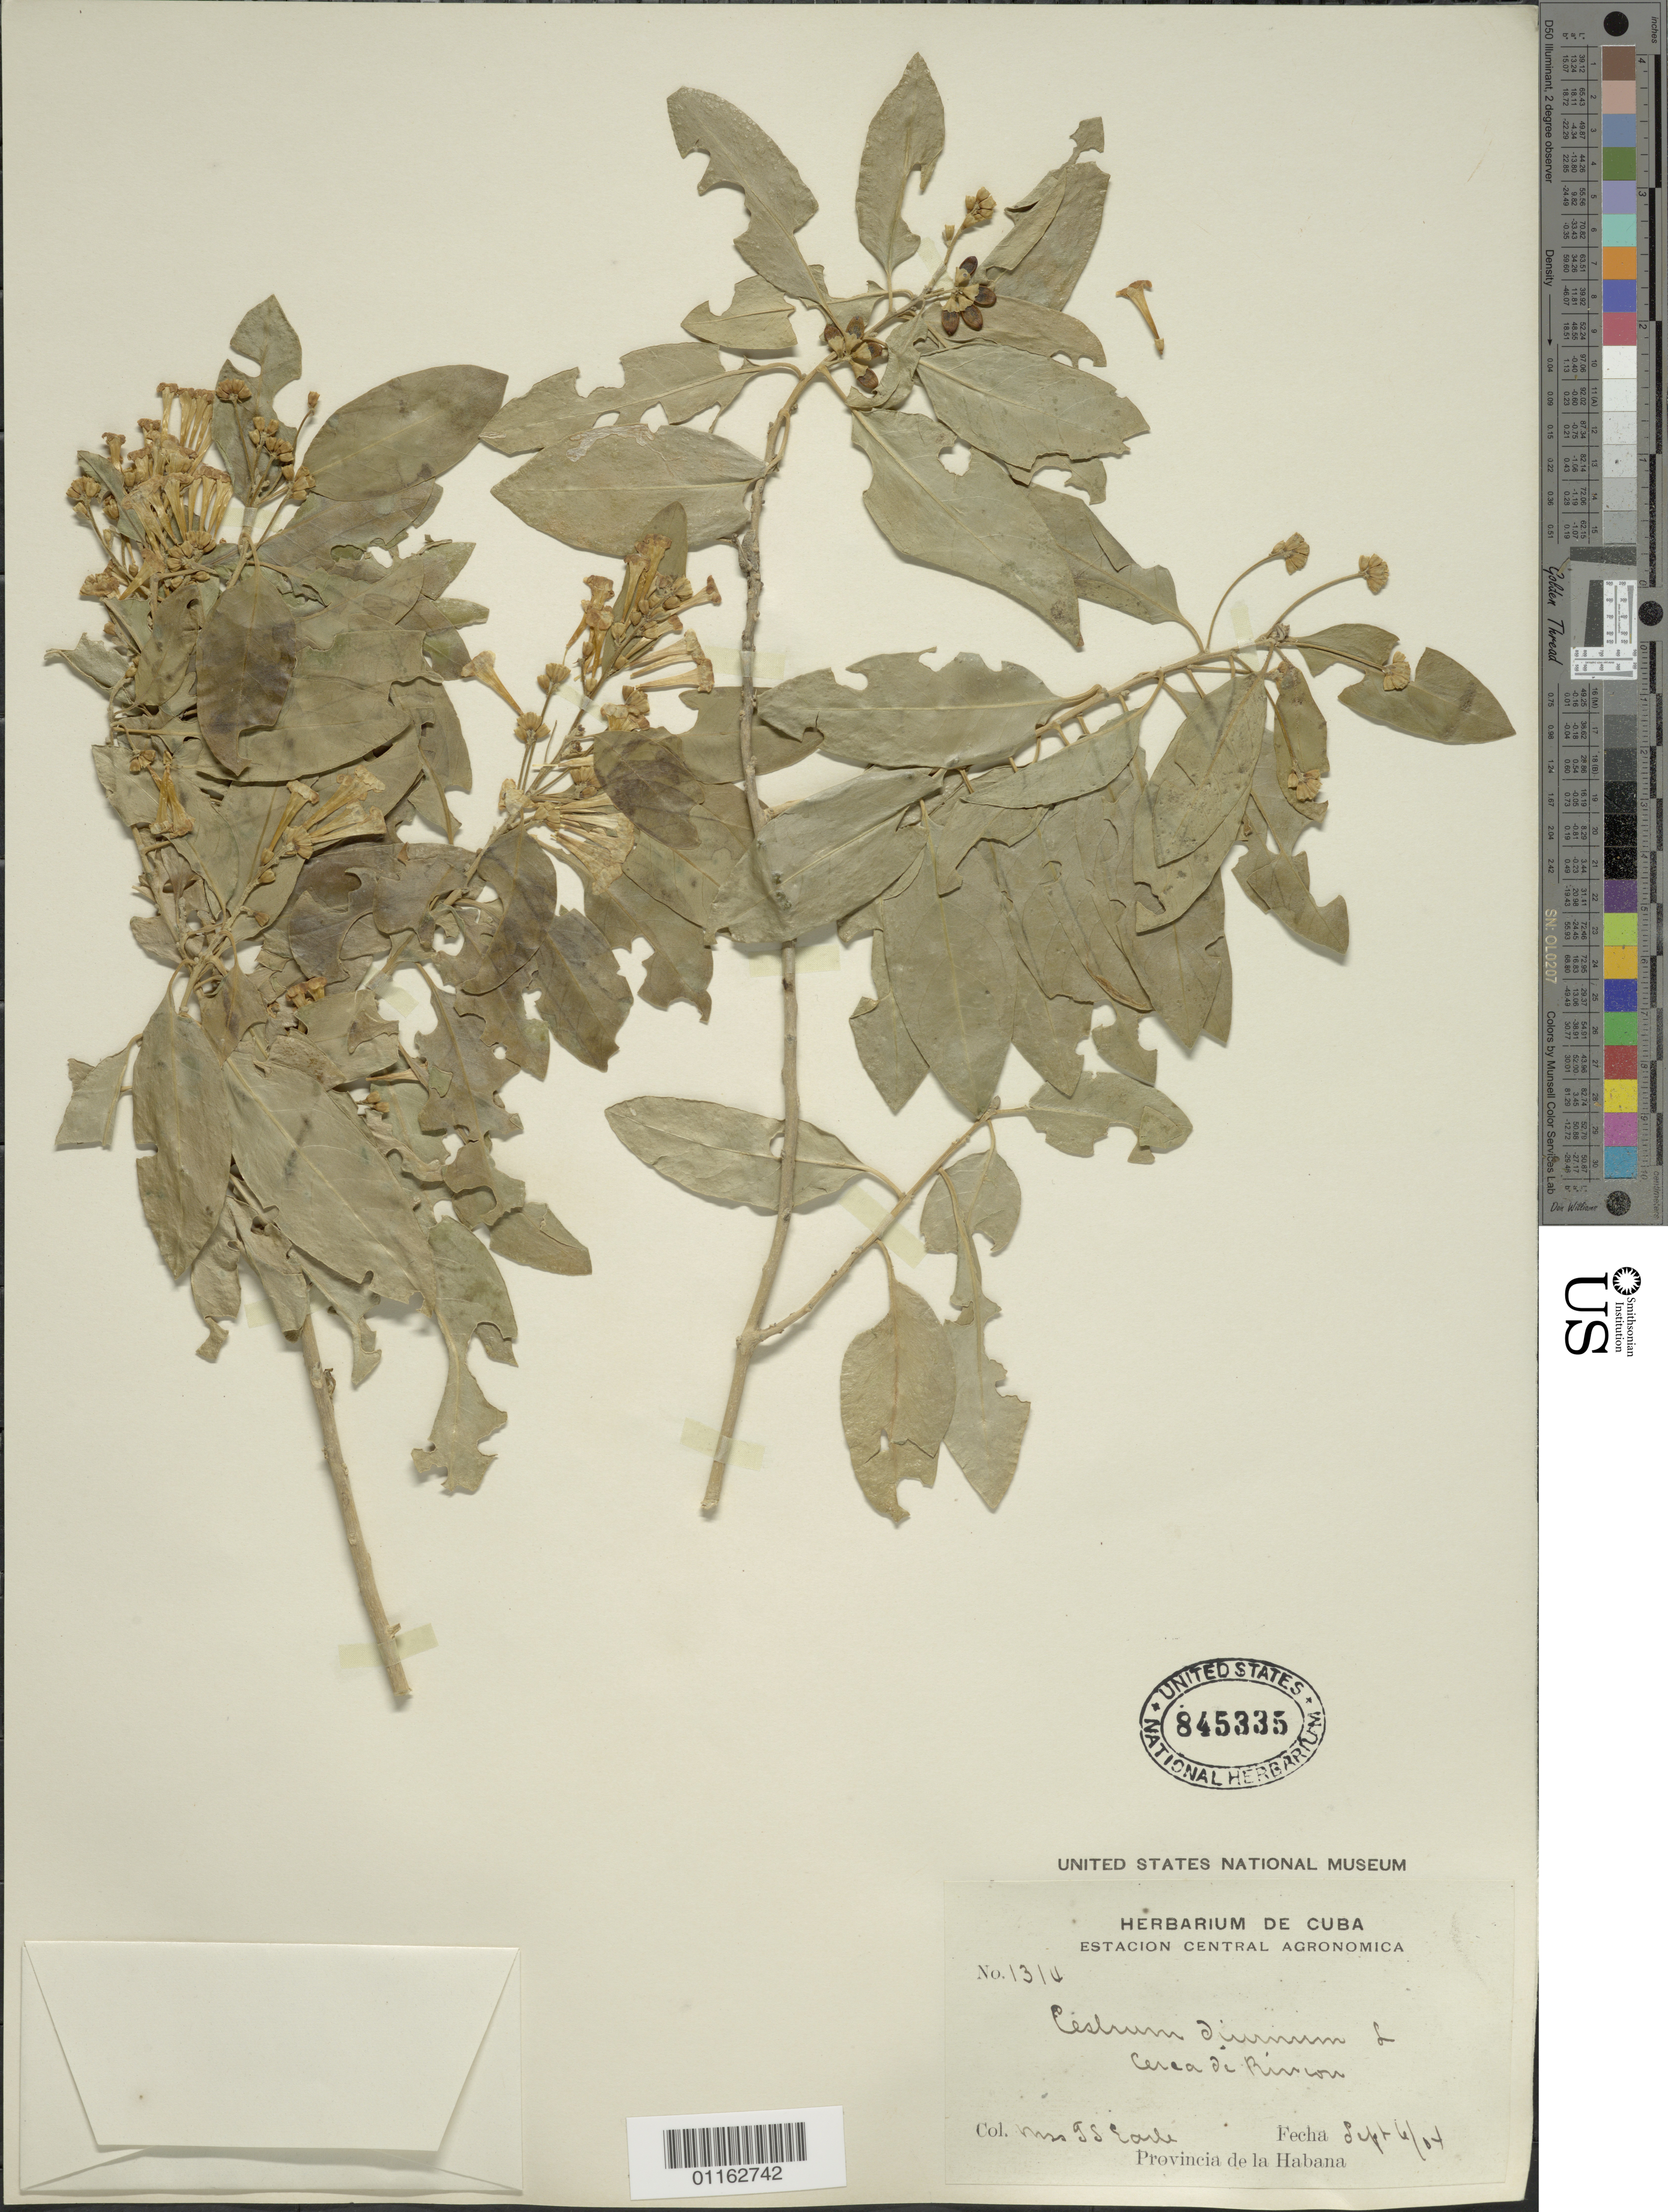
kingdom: Plantae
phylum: Tracheophyta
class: Magnoliopsida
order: Solanales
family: Solanaceae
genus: Cestrum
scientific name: Cestrum diurnum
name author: L.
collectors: F. S. Earle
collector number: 1314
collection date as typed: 06 Sep 1904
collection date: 1904-09-06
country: Cuba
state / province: La Habana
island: Cuba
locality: Cerca de Rivion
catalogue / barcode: US 845335